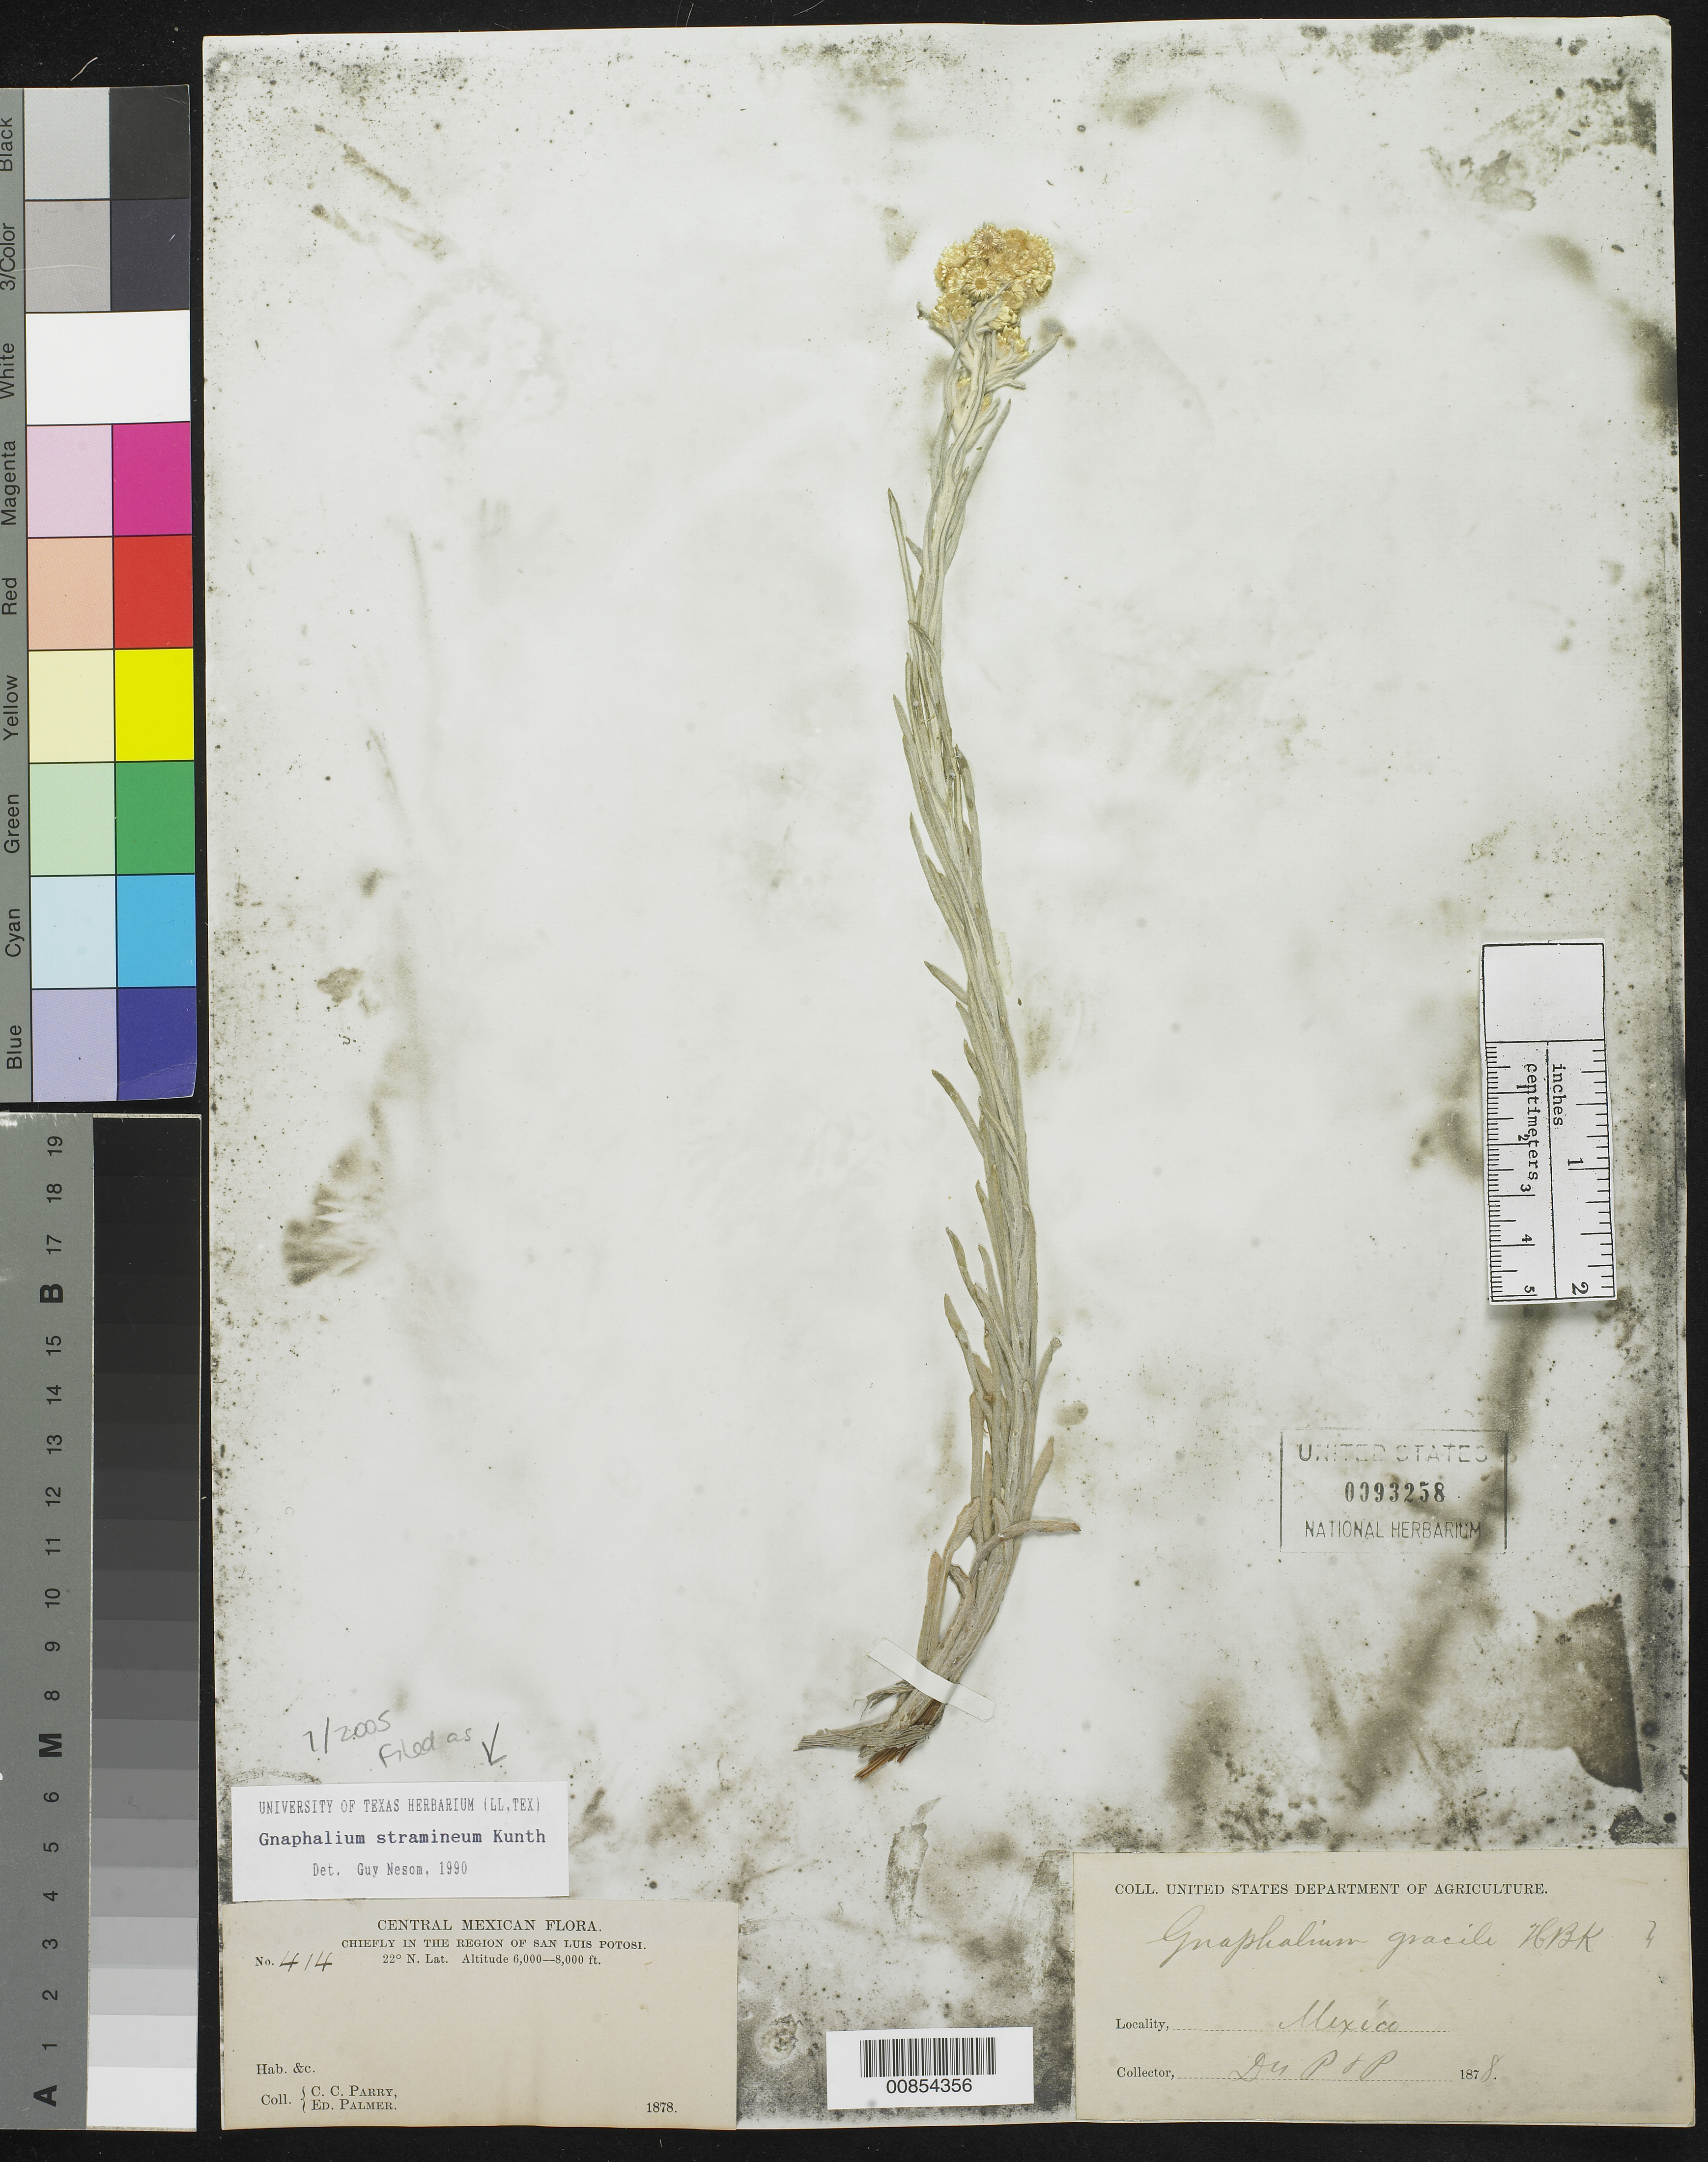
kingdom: Plantae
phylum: Tracheophyta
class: Magnoliopsida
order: Asterales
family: Asteraceae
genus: Pseudognaphalium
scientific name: Pseudognaphalium stramineum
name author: (Kunth) Anderb.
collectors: C. C. Parry & E. Palmer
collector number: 414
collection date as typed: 1878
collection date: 1878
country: Mexico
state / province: San Luis Potosí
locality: Chiefly in the region of San Luis Potosí.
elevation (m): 1829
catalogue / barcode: US 93258